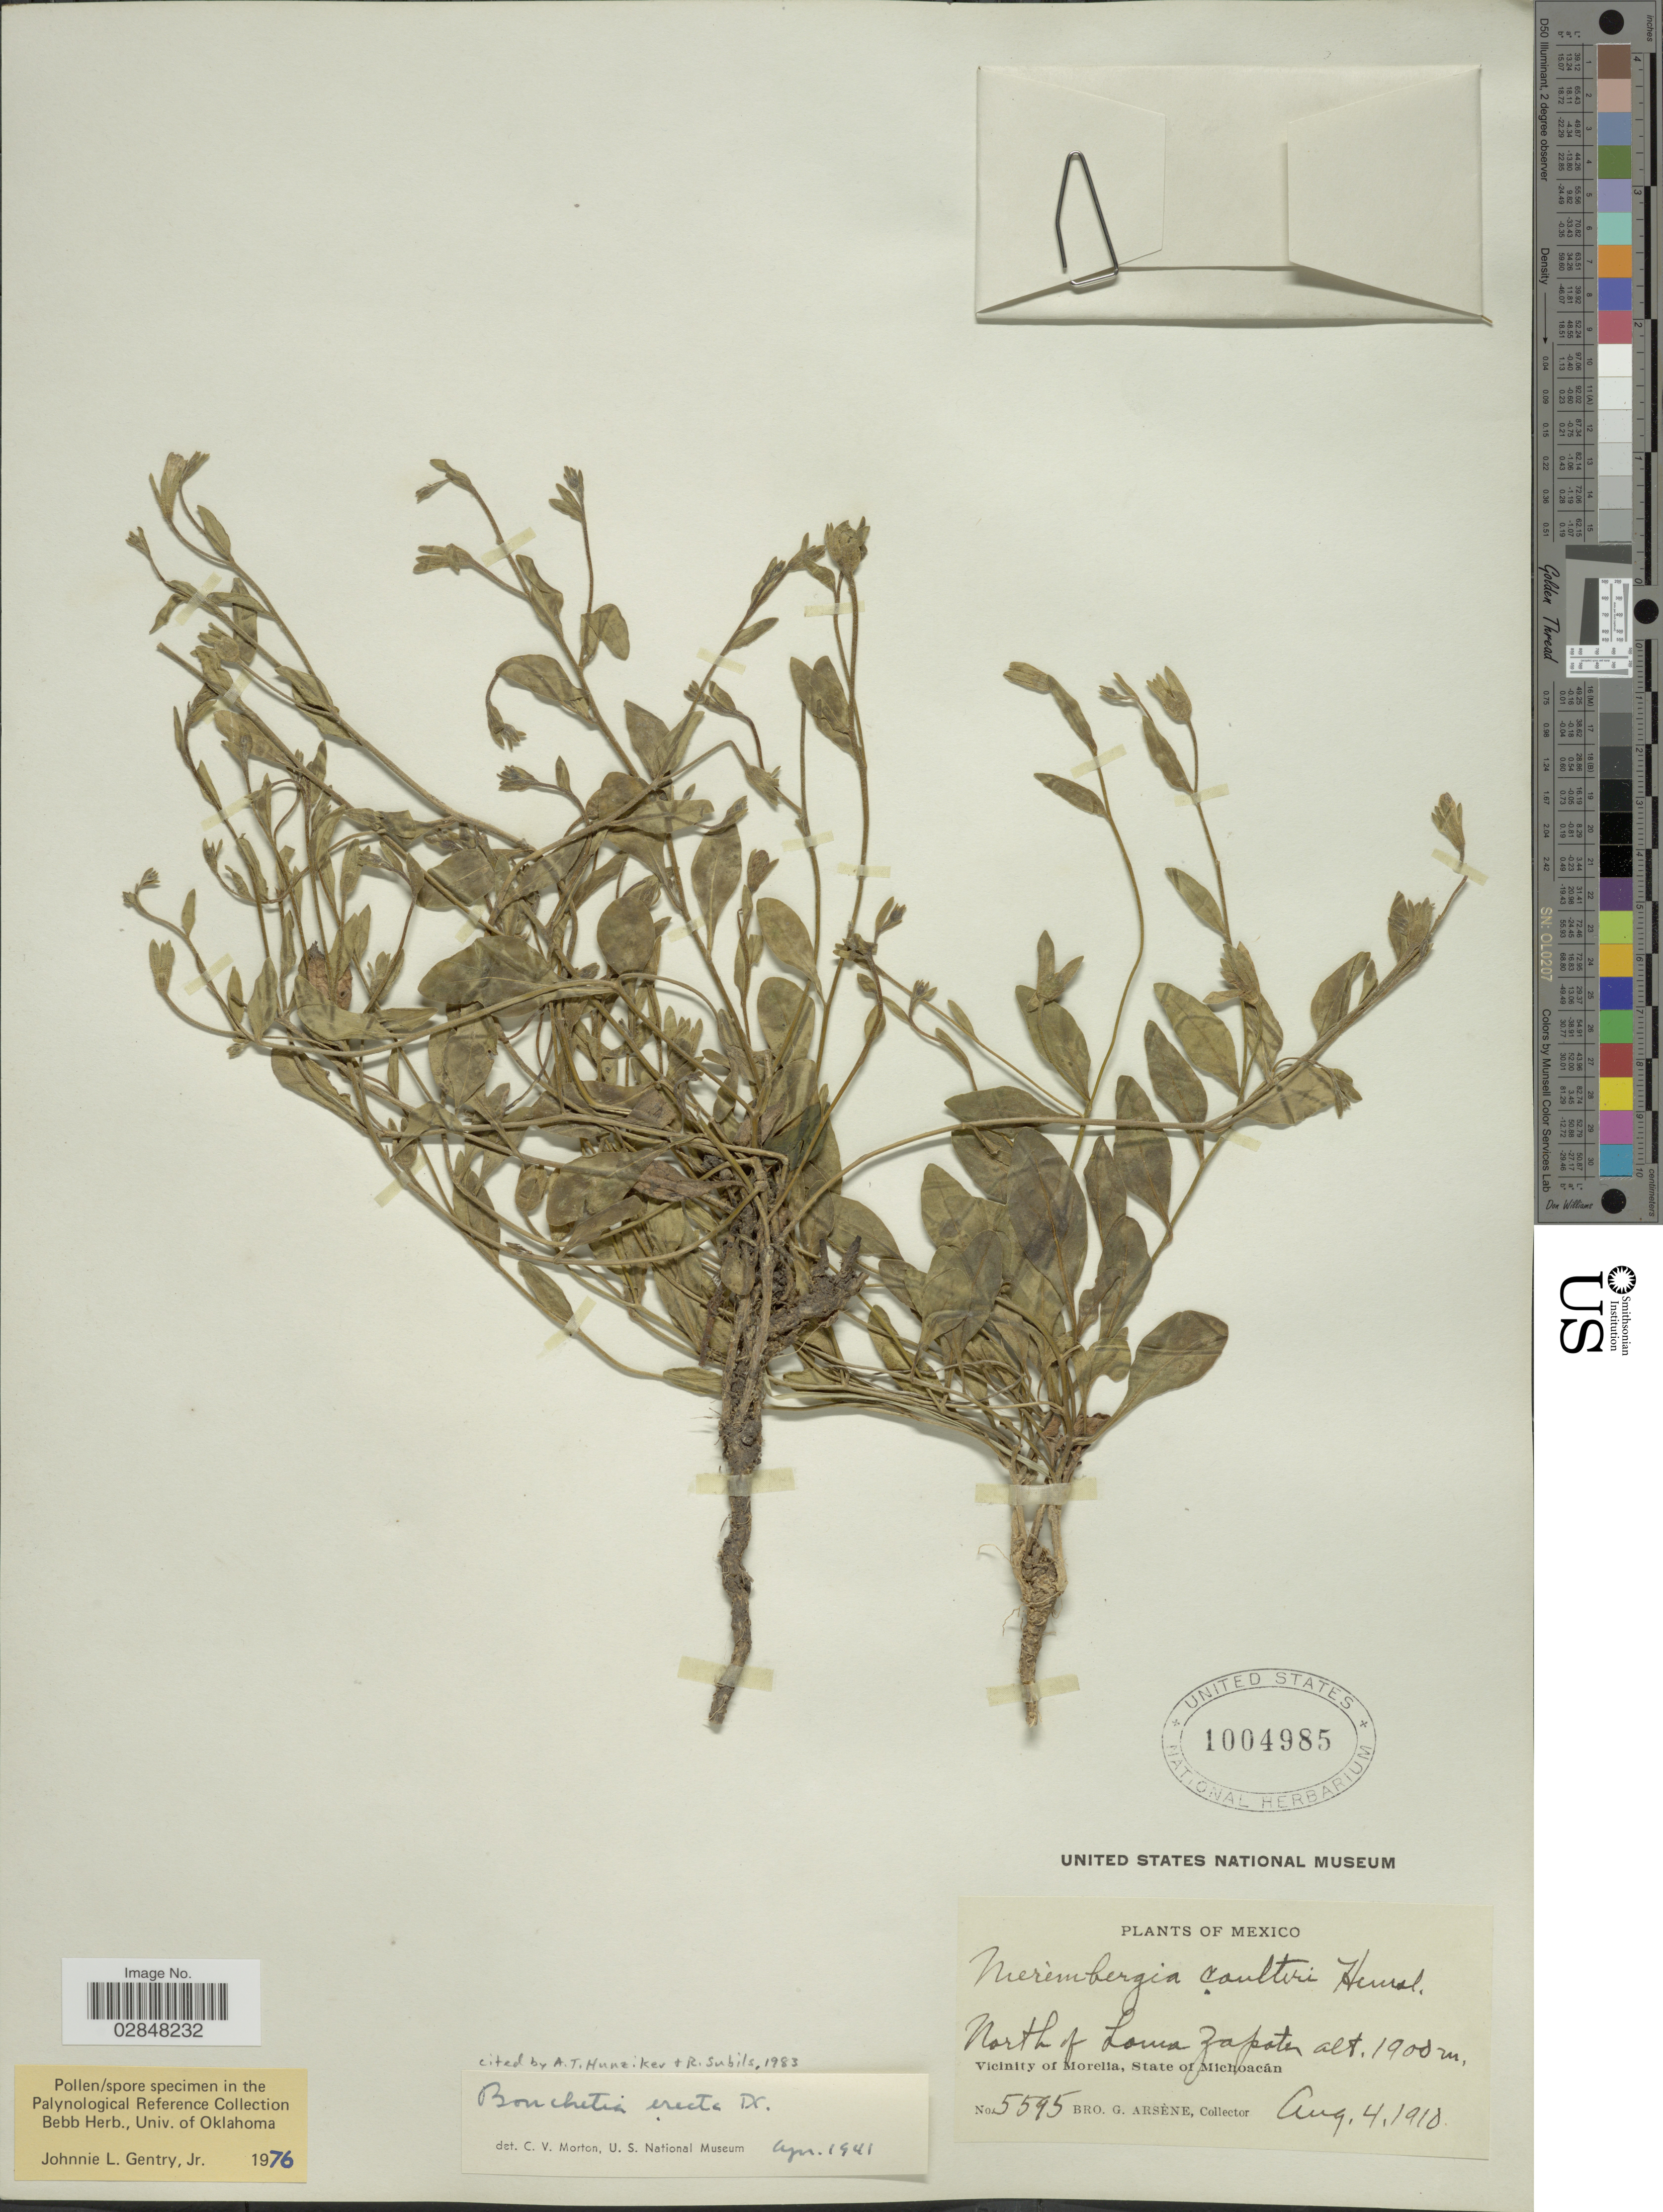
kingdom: Plantae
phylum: Tracheophyta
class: Magnoliopsida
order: Solanales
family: Solanaceae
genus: Bouchetia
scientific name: Bouchetia erecta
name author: DC.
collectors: Bro. G. Arsène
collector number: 5595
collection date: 1910-08-04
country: Mexico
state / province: Michoacán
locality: North of Loma Zapote. Vicinity of Morelia.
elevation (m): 1900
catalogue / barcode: US 1004985